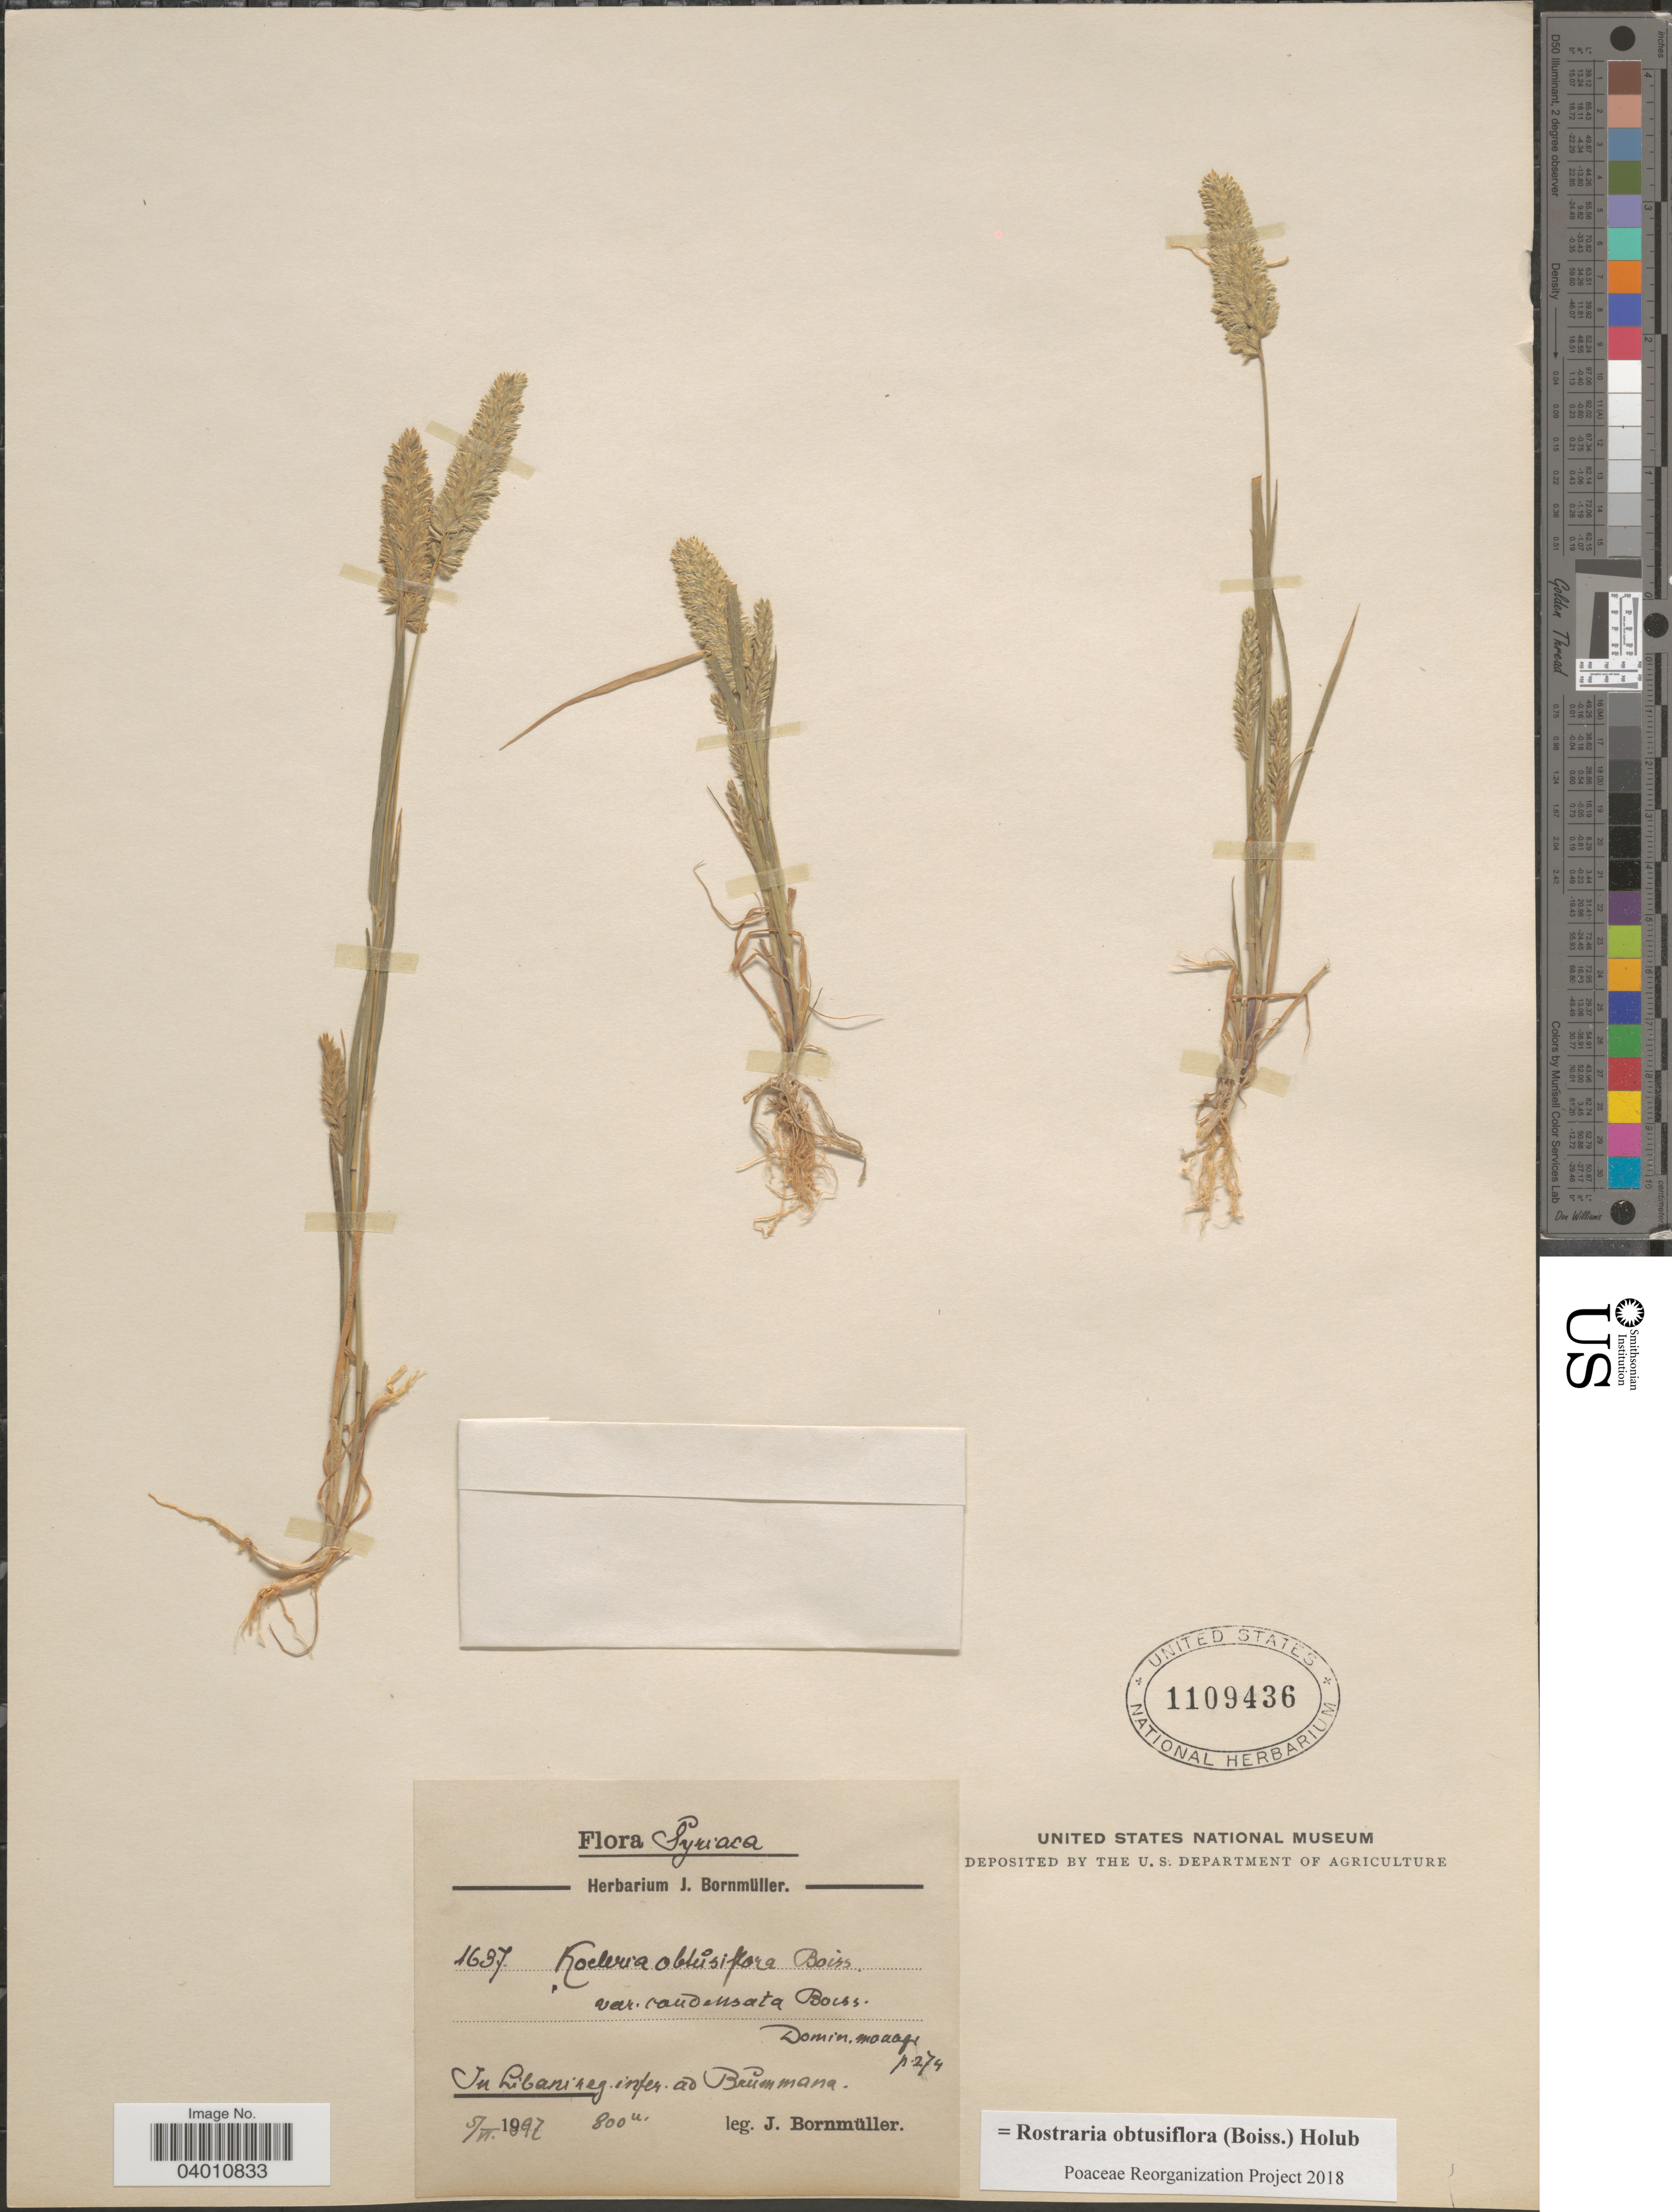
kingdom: Plantae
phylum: Tracheophyta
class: Liliopsida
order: Poales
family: Poaceae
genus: Rostraria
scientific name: Rostraria obtusiflora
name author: (Boiss.) Holub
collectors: J. Bornmüller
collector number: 1637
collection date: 1897-06-05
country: Syria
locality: In Libani reg. infer. ad Brůmmana.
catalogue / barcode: US 1109436